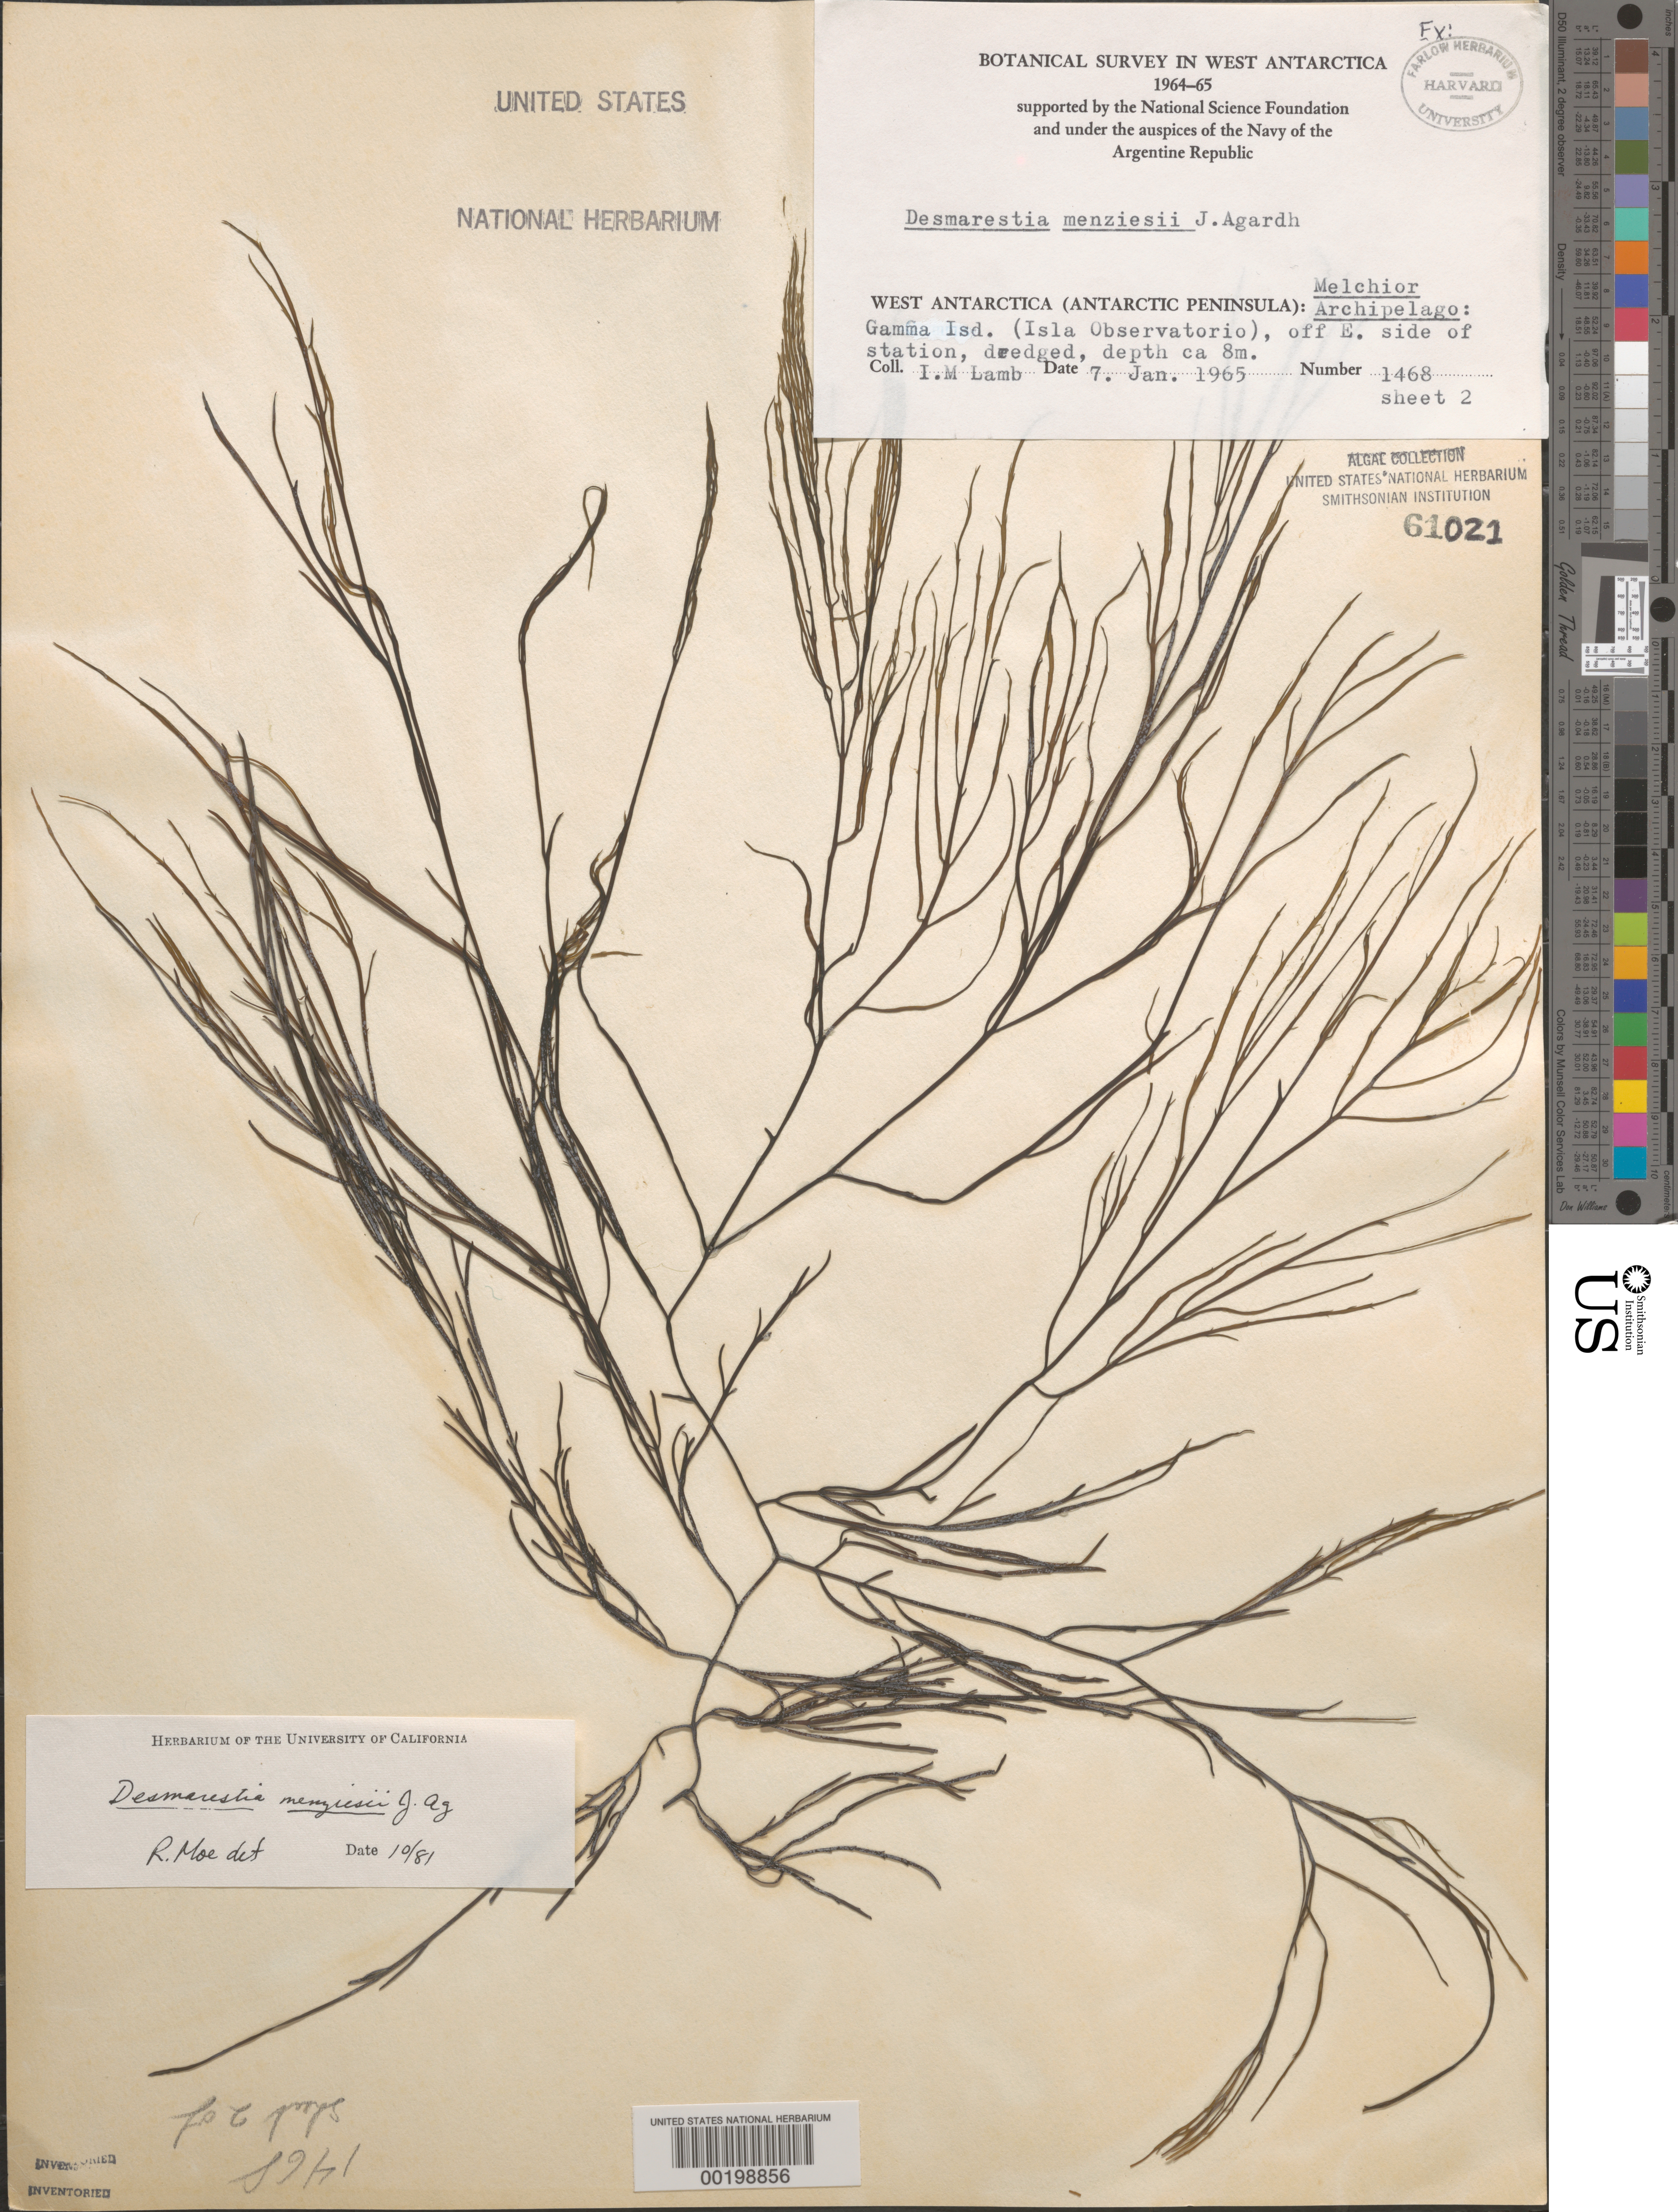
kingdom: Chromista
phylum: Ochrophyta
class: Phaeophyceae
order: Desmarestiales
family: Desmarestiaceae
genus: Desmarestia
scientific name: Desmarestia menziesii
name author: J. Agardh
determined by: Moe, R. L.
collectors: I. M. Lamb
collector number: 1468-2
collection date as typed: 07 Jan 1965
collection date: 1965-01-07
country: Antarctica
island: Gamma Island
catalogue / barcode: US 61021